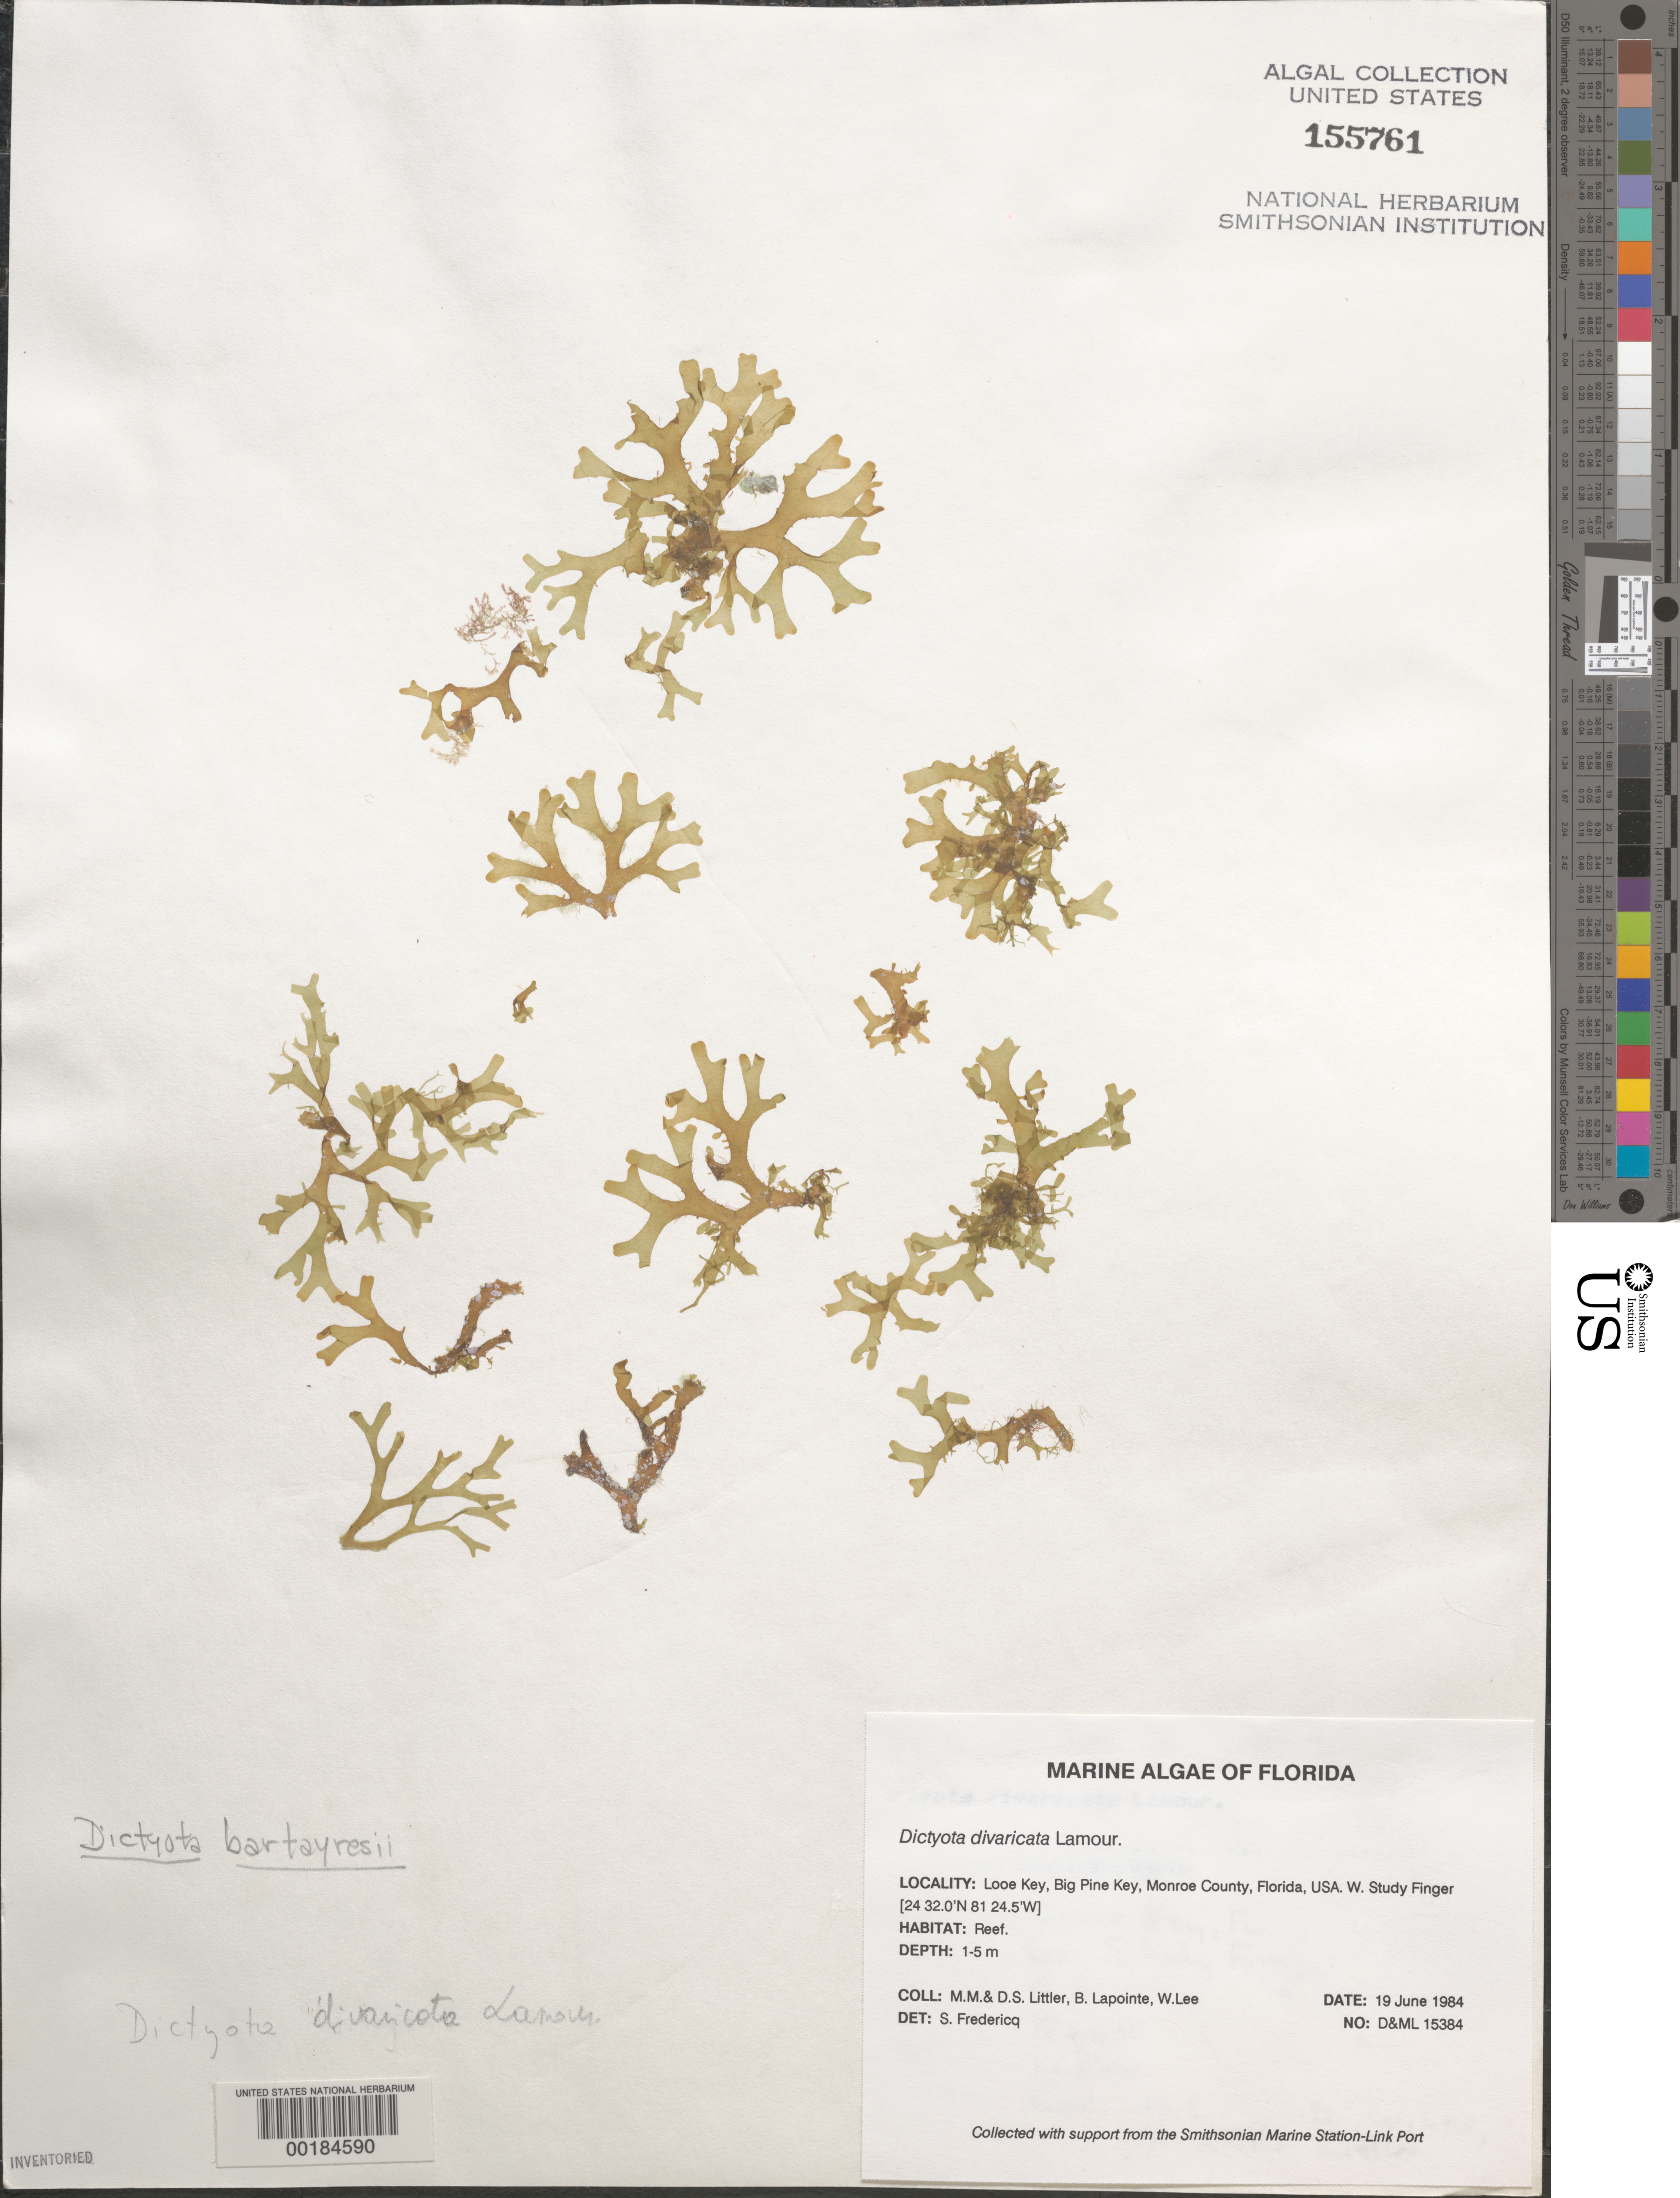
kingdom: Chromista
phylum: Ochrophyta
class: Phaeophyceae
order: Dictyotales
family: Dictyotaceae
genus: Dictyota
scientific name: Dictyota divaricata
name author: J.V.Lamouroux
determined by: Fredericq, S.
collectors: M. M. Littler, D. S. Littler, B. Lapointe & W. Lee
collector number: D&ML 15384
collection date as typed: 19 Jun 1984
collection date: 1984-06-19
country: United States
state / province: Florida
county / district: Monroe County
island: Looe Key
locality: Looe Key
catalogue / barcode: US 155761